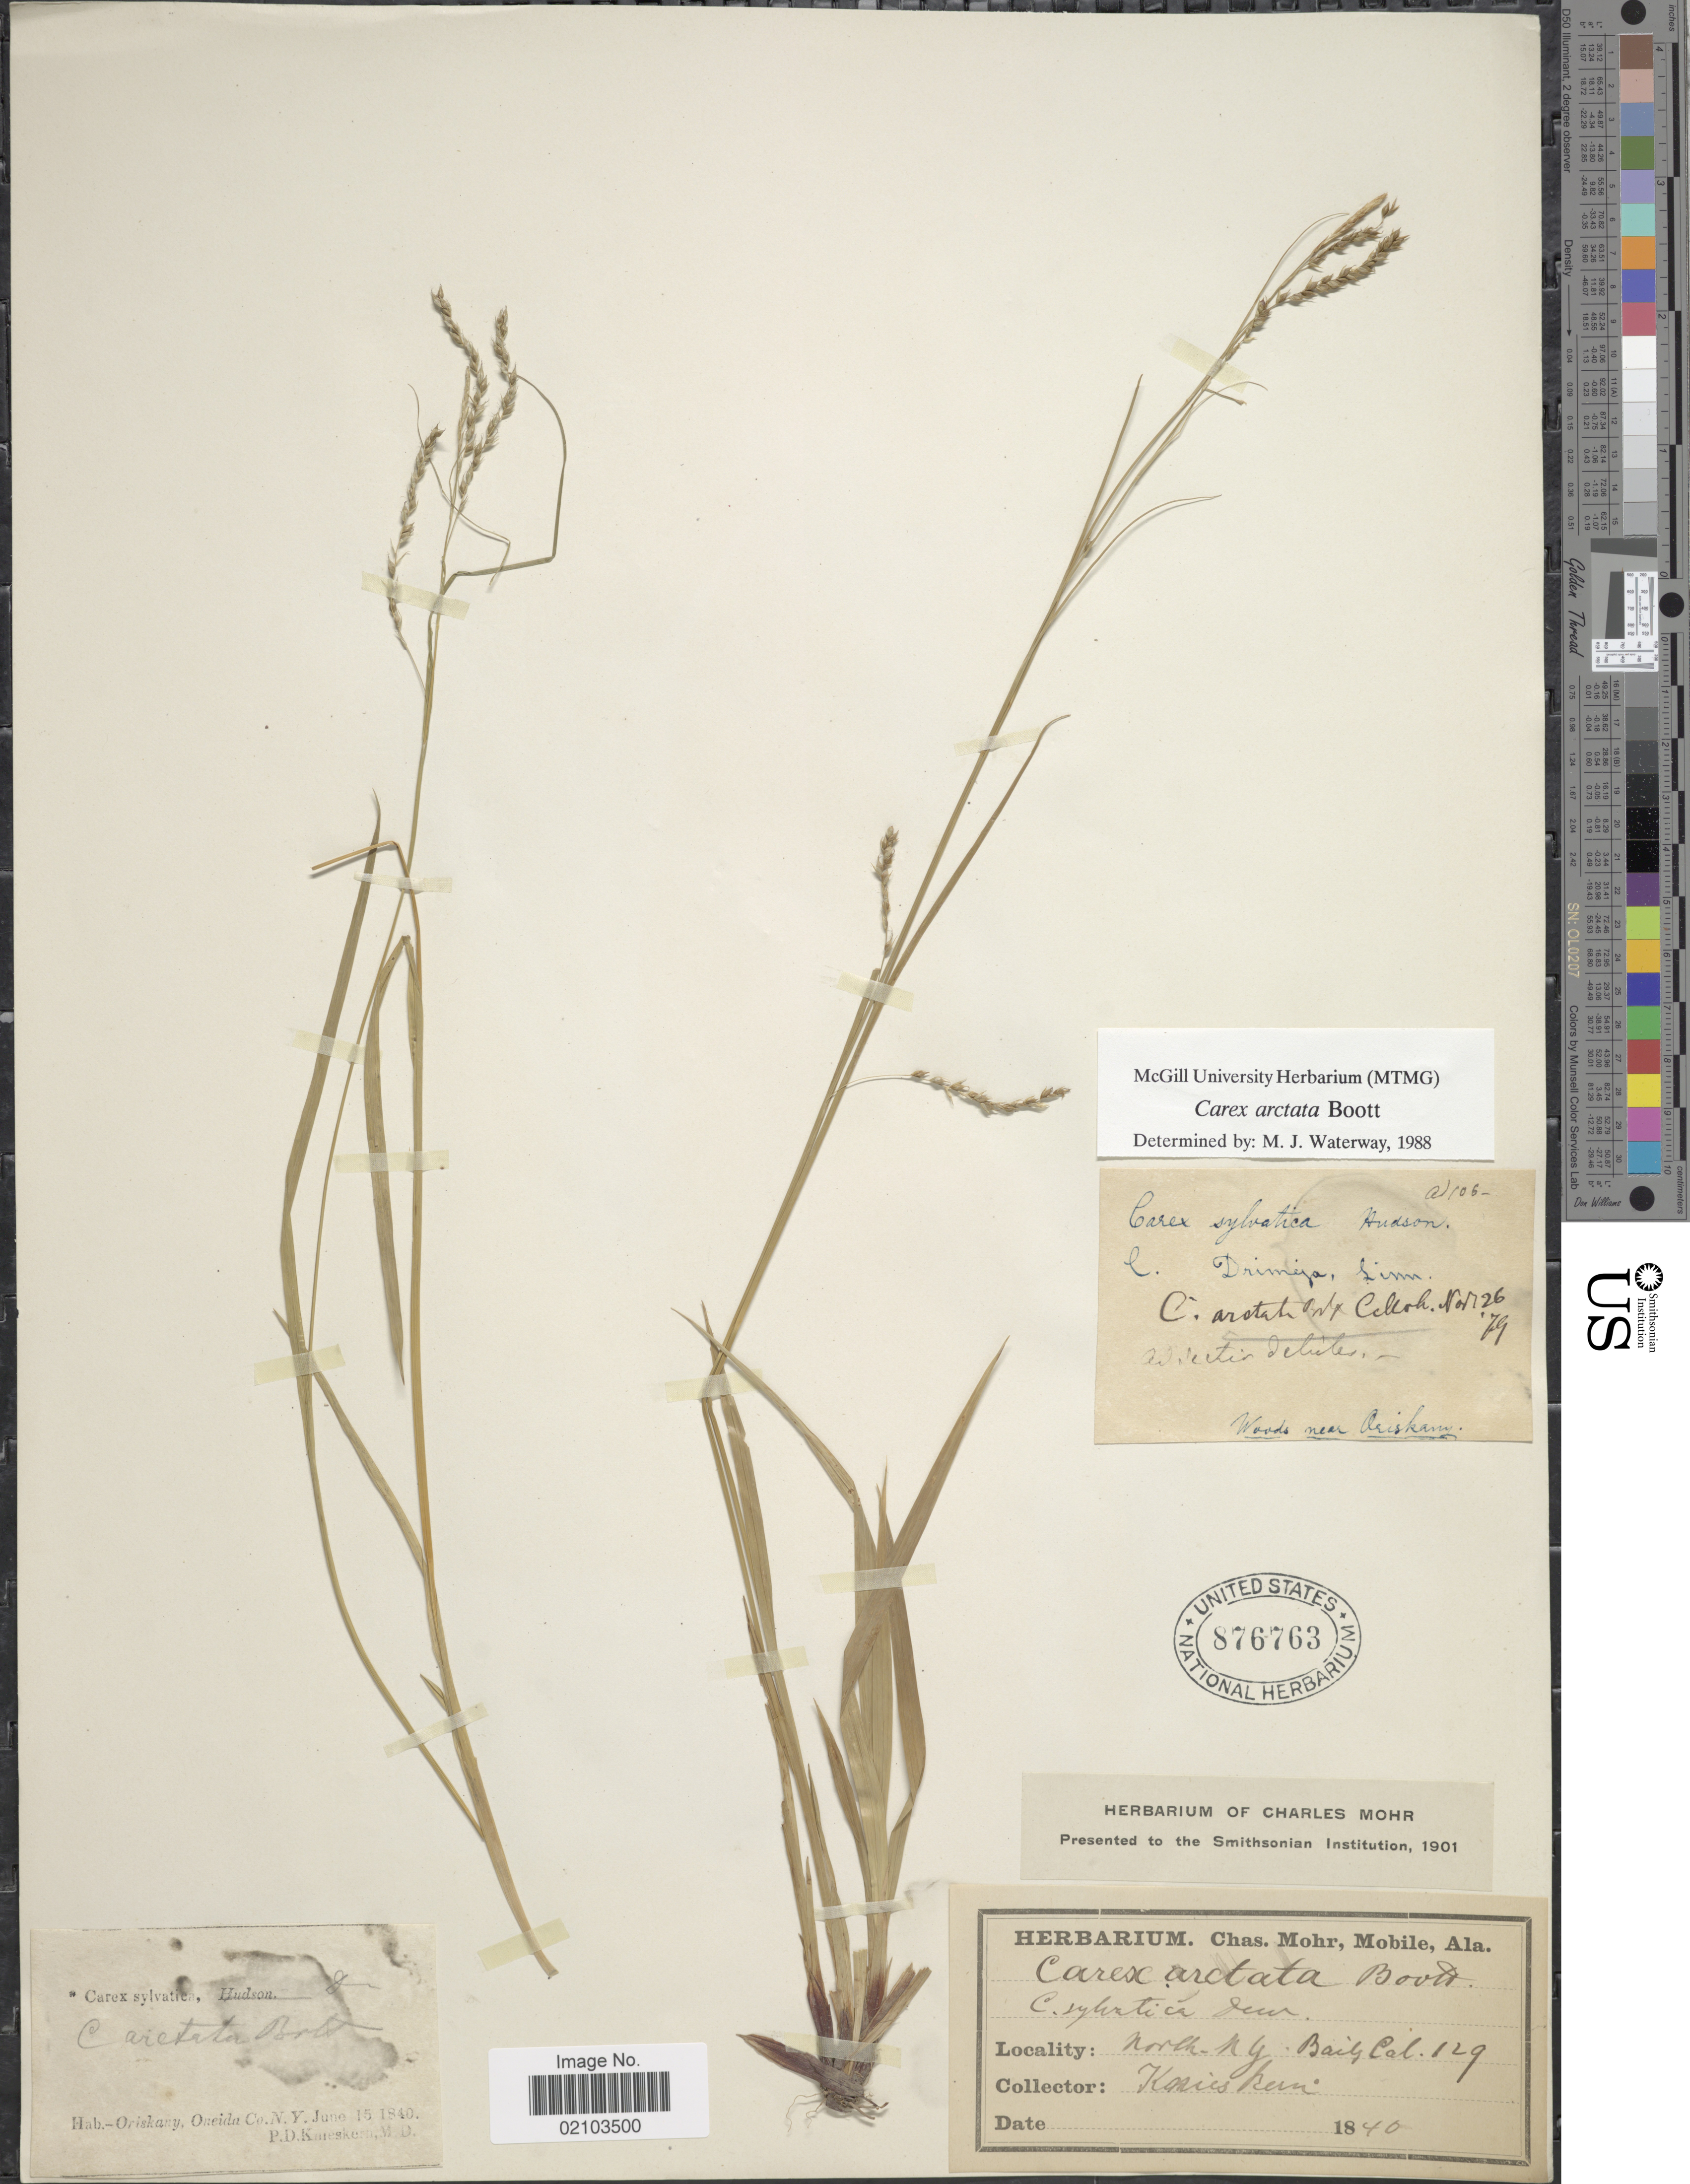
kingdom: Plantae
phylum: Tracheophyta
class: Liliopsida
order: Poales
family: Cyperaceae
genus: Carex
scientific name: Carex arctata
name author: Boott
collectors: P. D. Knieskern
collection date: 1840-06-15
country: United States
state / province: New York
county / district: Oneida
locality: Oriskany, Oneida Co., north N.Y. Woods near Oriskany.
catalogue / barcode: US 876763